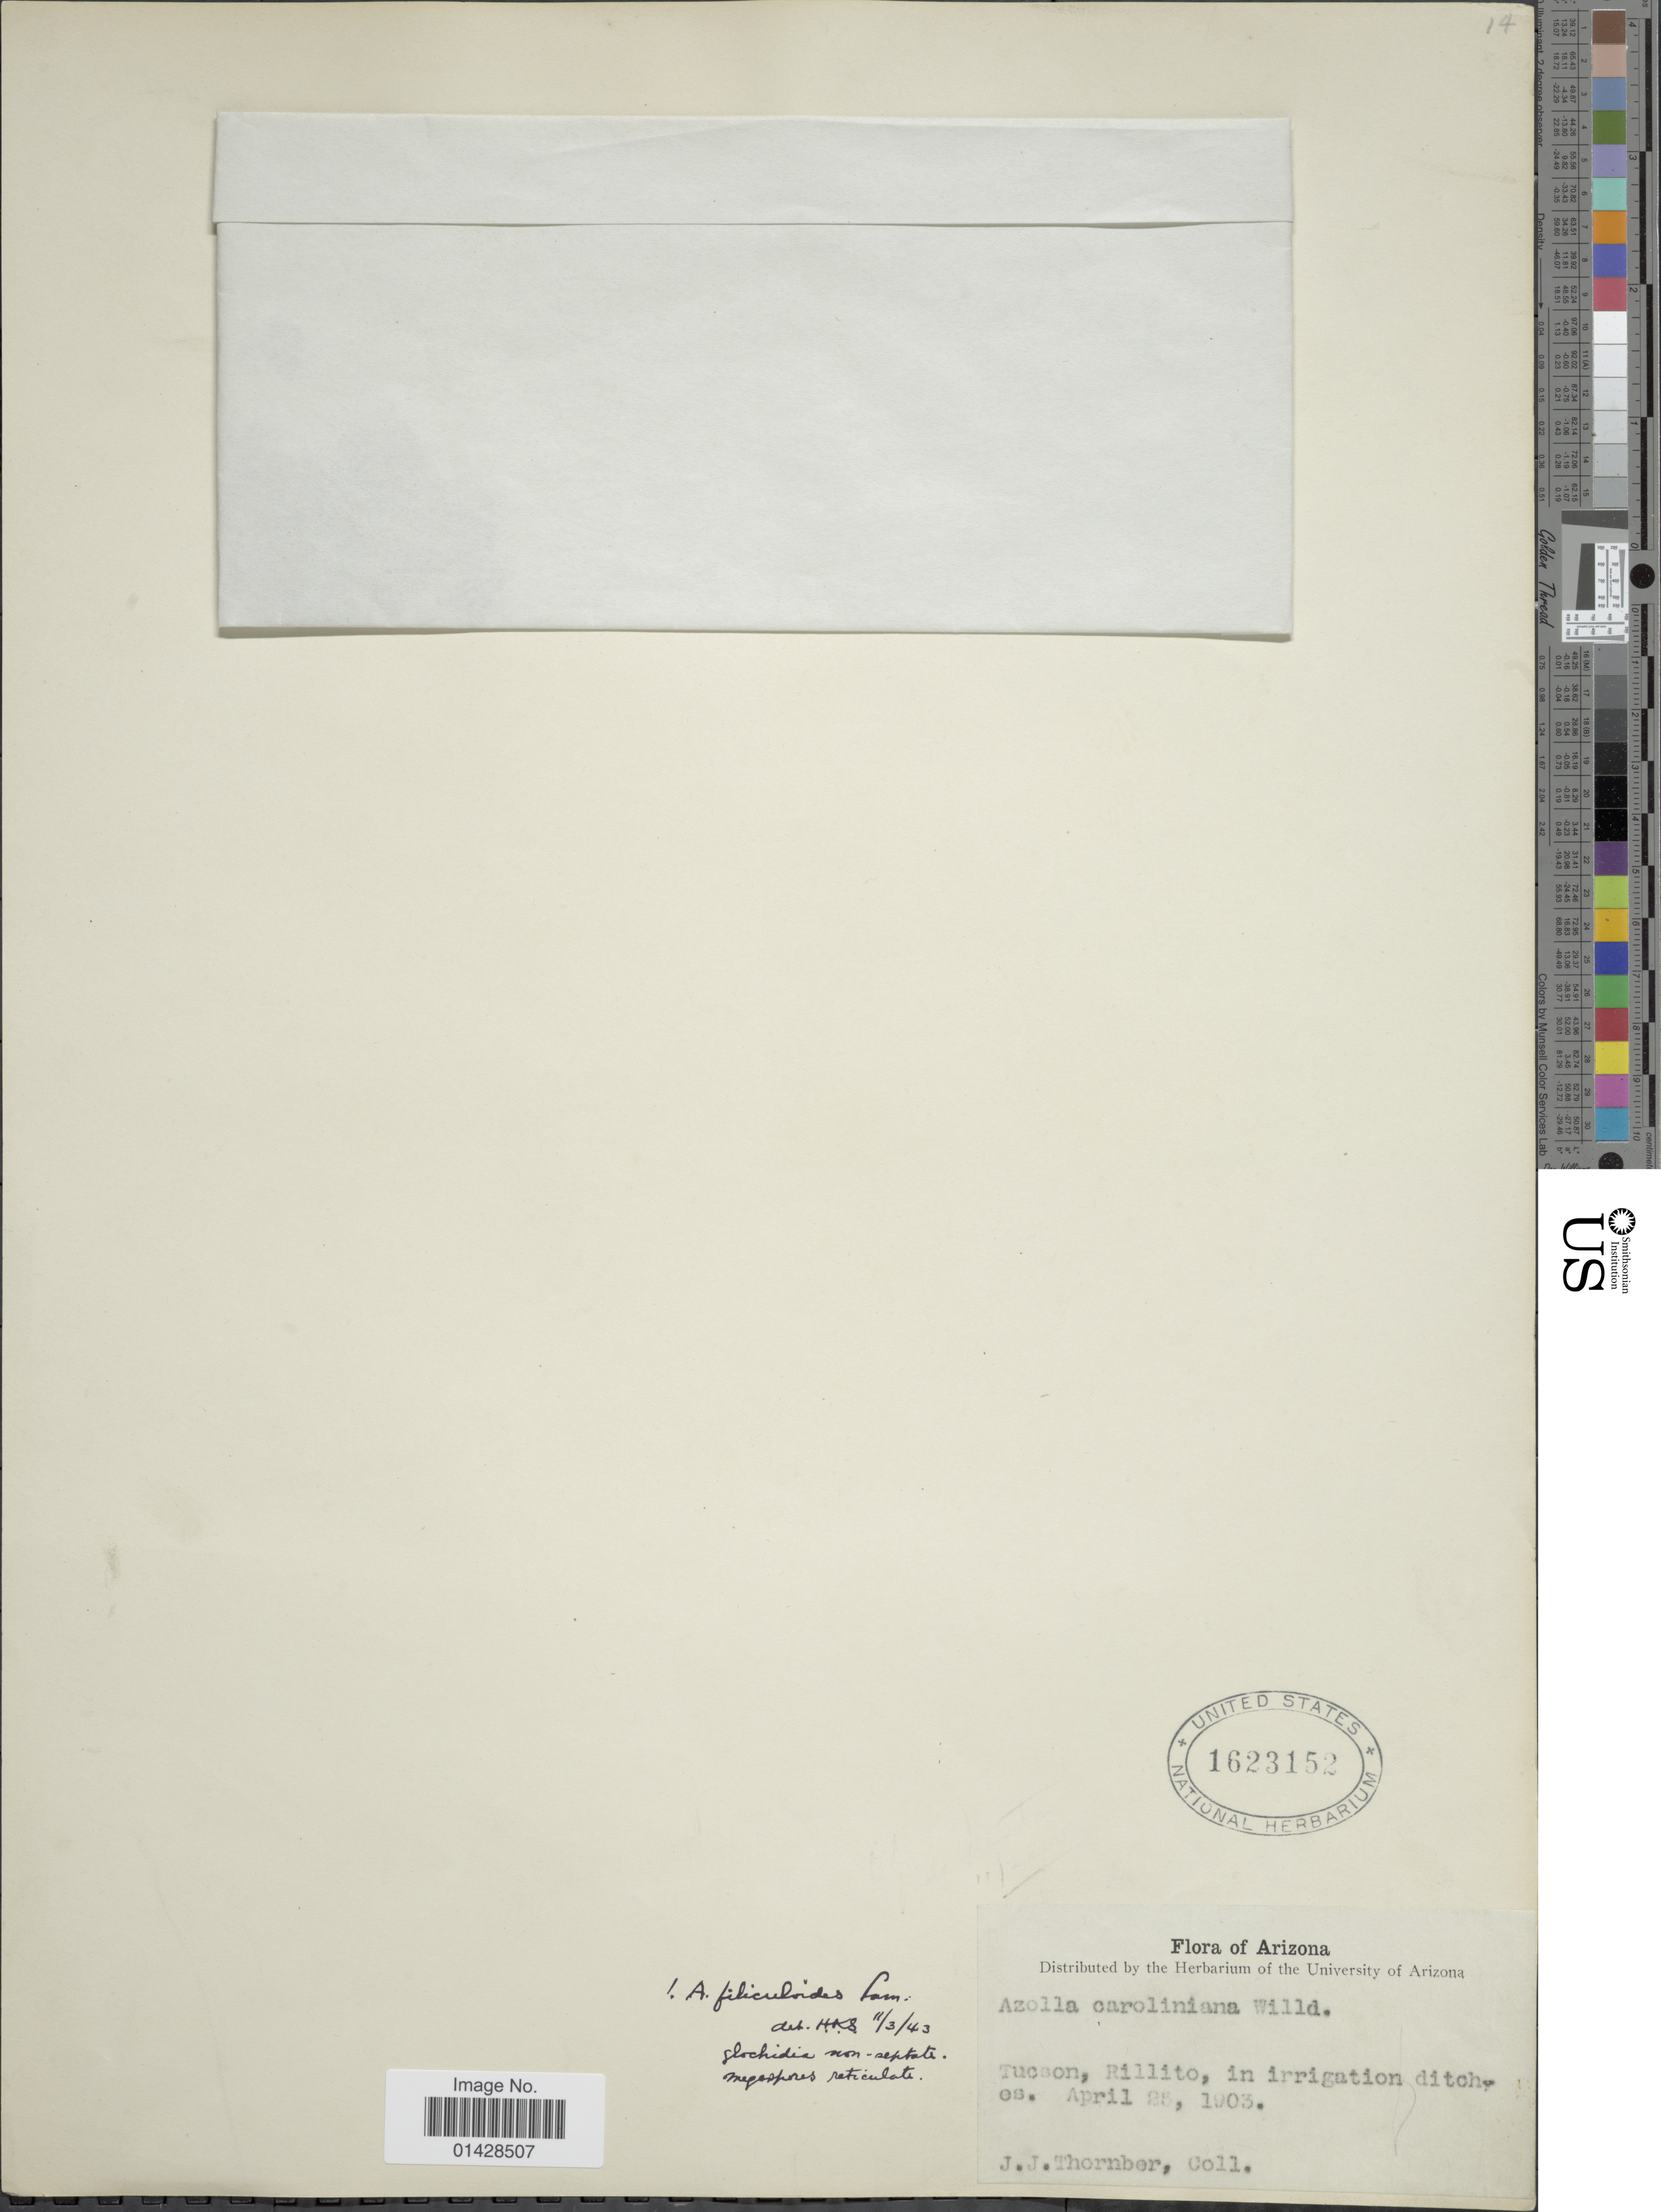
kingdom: Plantae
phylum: Tracheophyta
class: Polypodiopsida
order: Salviniales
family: Salviniaceae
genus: Azolla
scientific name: Azolla filiculoides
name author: Lam.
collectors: J. Thornber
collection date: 1903-04-25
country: United States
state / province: Arizona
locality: Tucson, Rillito, in irrigation ditches.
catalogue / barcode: US 1623152